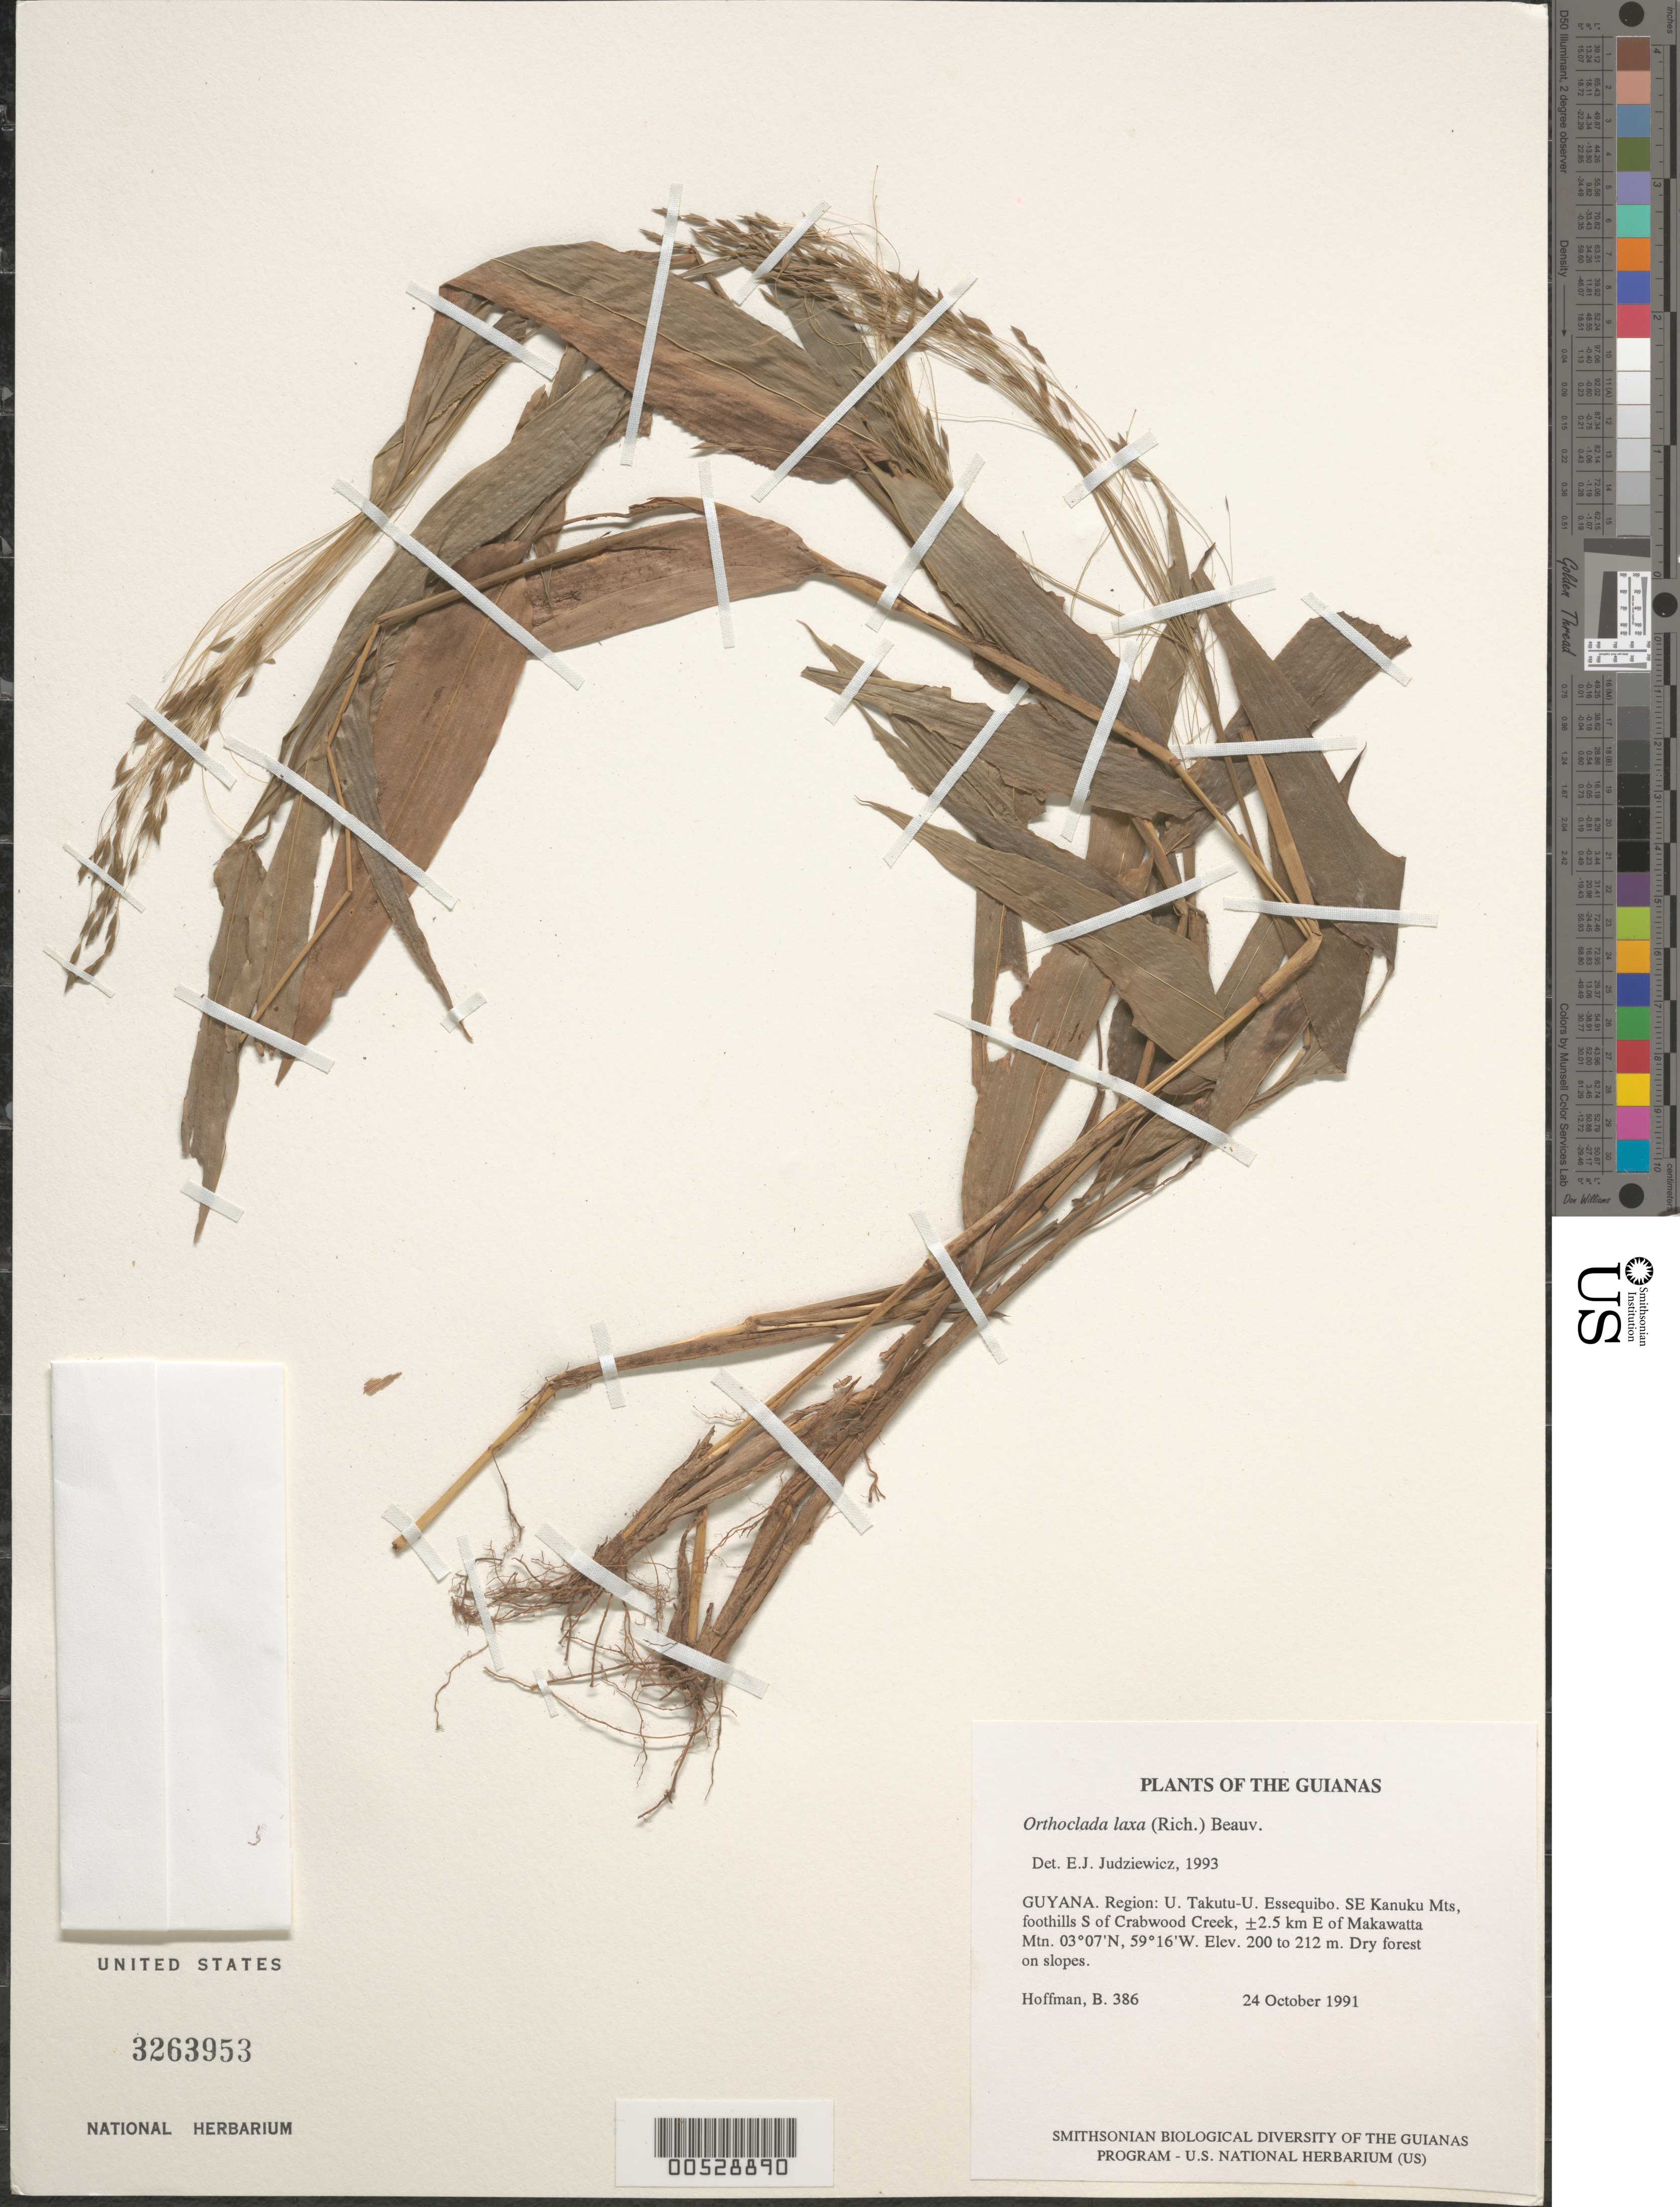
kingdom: Plantae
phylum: Tracheophyta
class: Liliopsida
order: Poales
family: Poaceae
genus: Orthoclada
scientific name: Orthoclada laxa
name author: P. Beauv.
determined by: Judziewicz, E. J.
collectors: B. Hoffman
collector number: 386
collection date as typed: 24 October 1991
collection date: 1991-10-24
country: Guyana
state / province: U. Takutu-U. Essequibo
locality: SE Kanuku Mts, foothills S of Crabwood Creek, ±2.5 km E of Makawatta Mtn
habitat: Dry forest on slopes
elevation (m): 200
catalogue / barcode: US 3263953